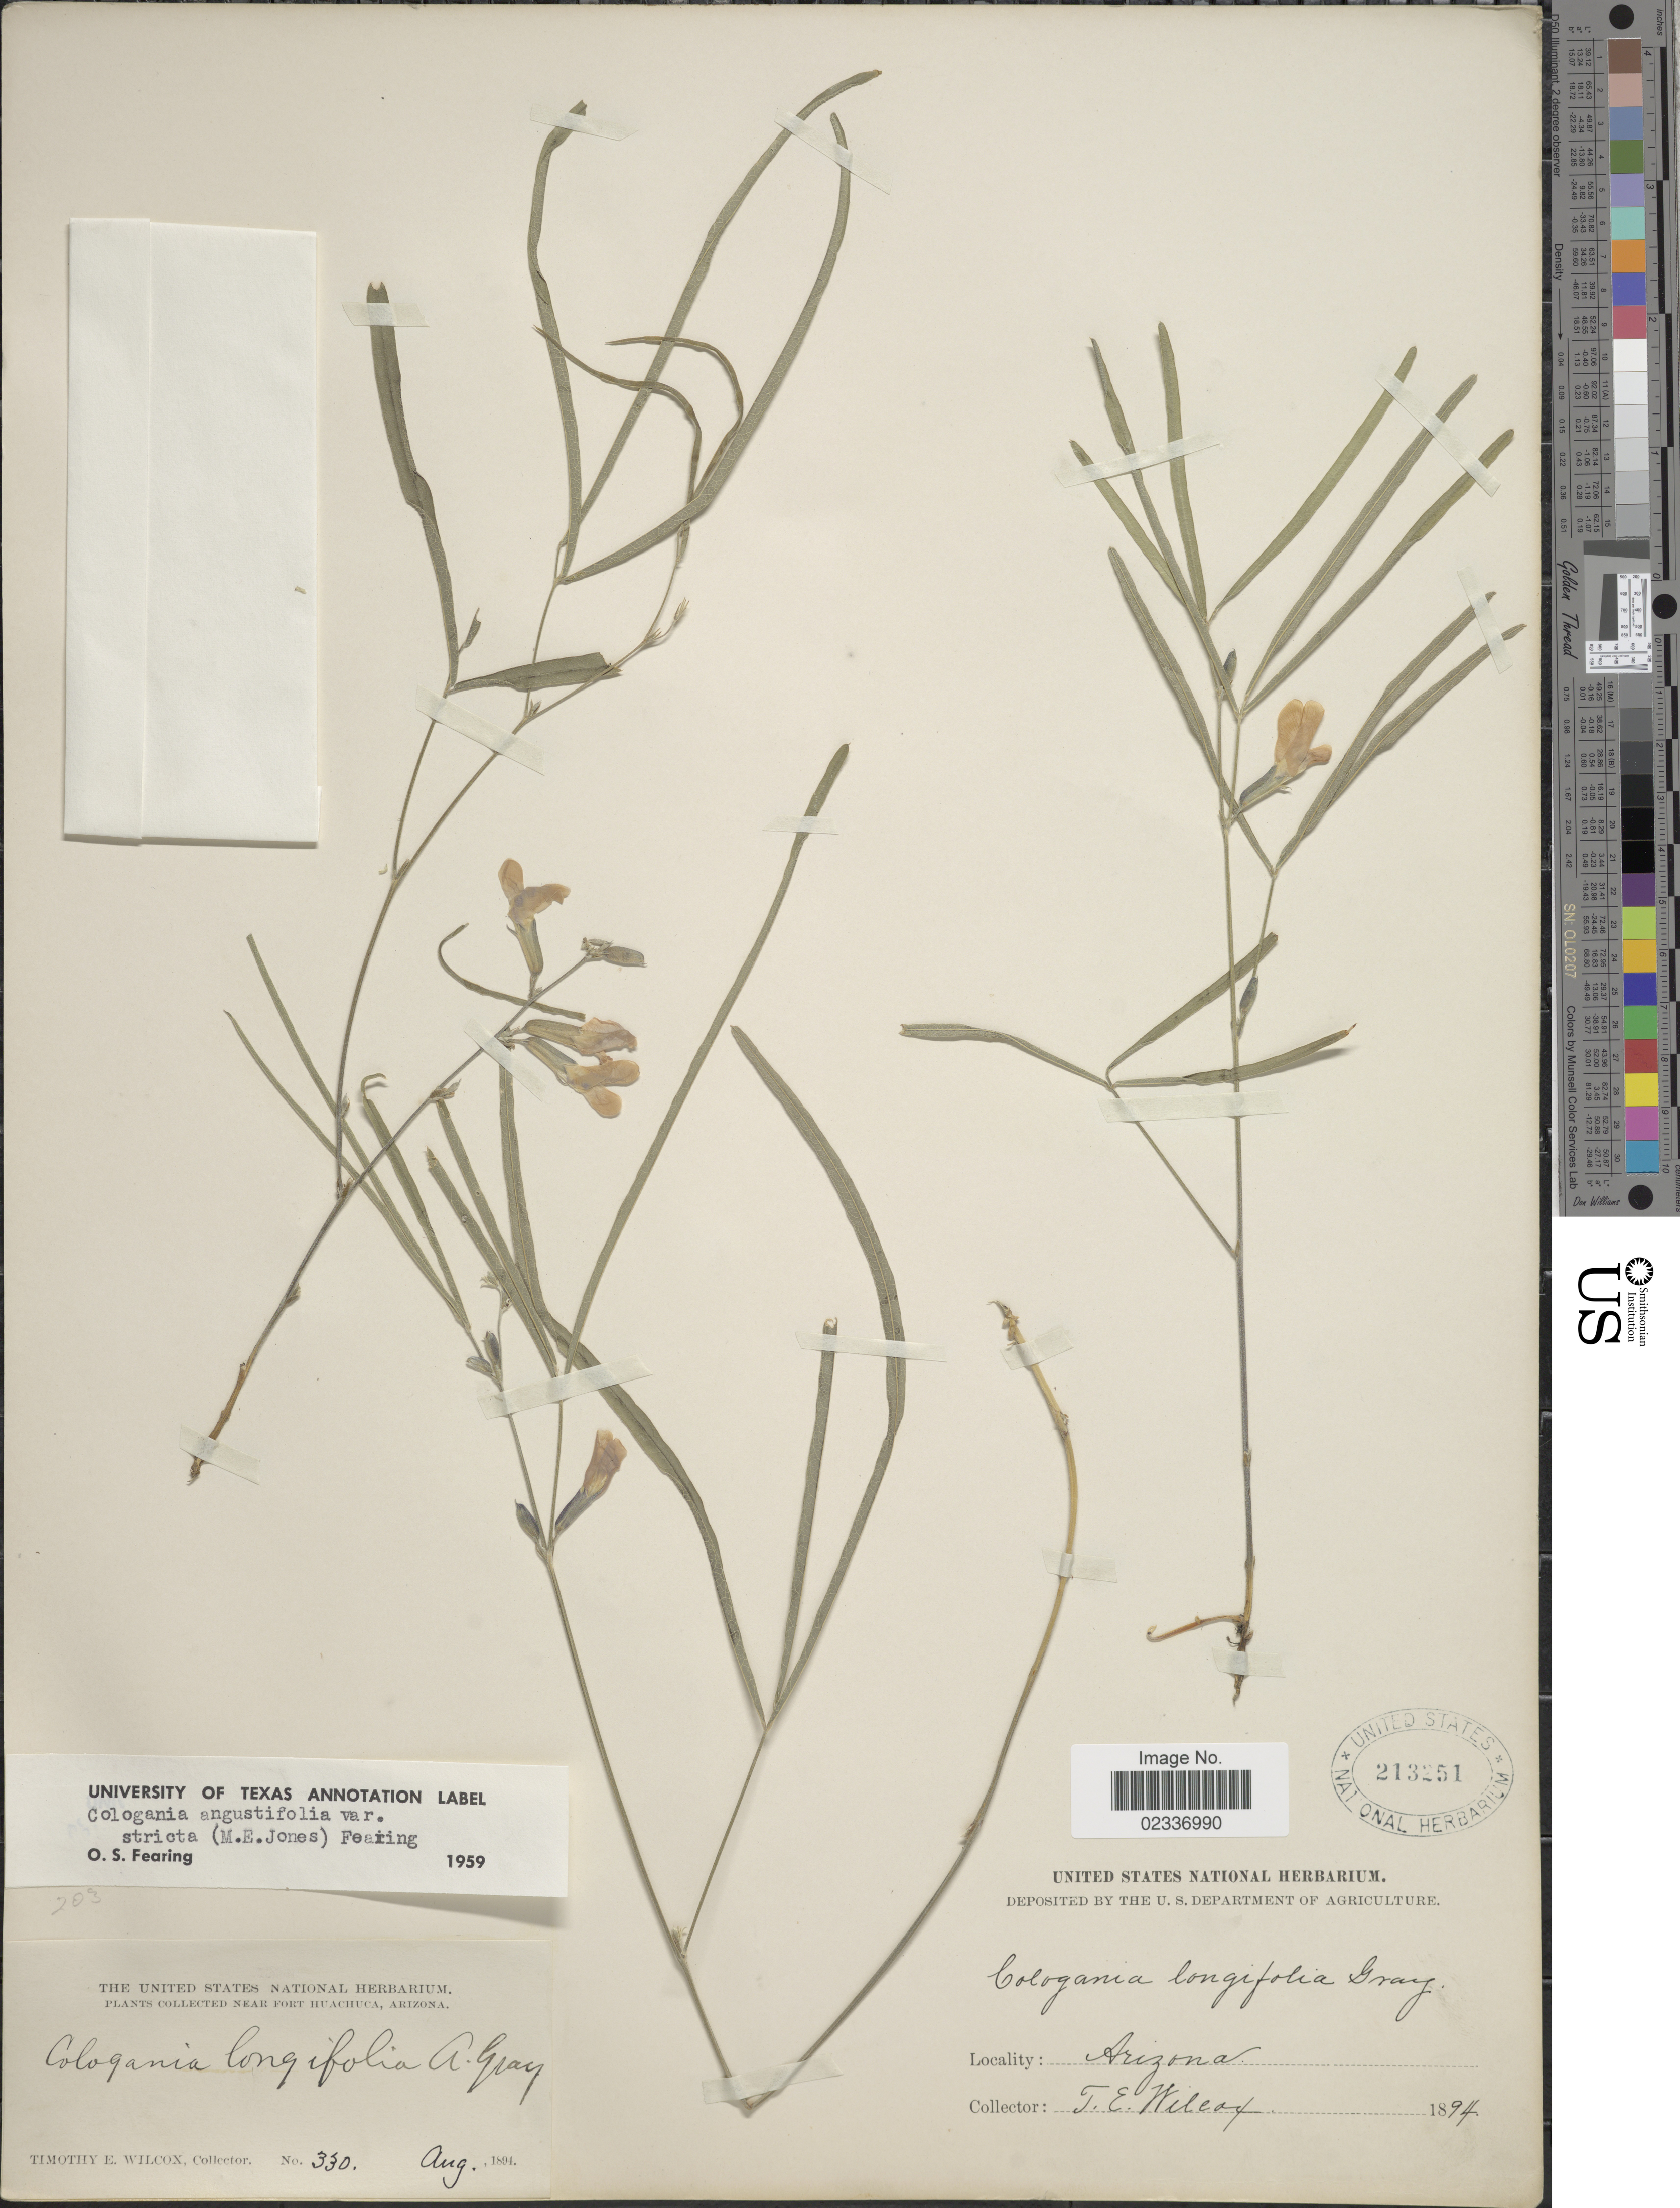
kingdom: Plantae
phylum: Tracheophyta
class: Magnoliopsida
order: Fabales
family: Fabaceae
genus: Cologania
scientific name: Cologania angustifolia var. stricta (M.E. Jones) Fearing ined.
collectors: T. E. Wilcox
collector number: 330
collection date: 1891-08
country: United States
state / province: Arizona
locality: Near Fort Huachuca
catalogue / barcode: US 213251